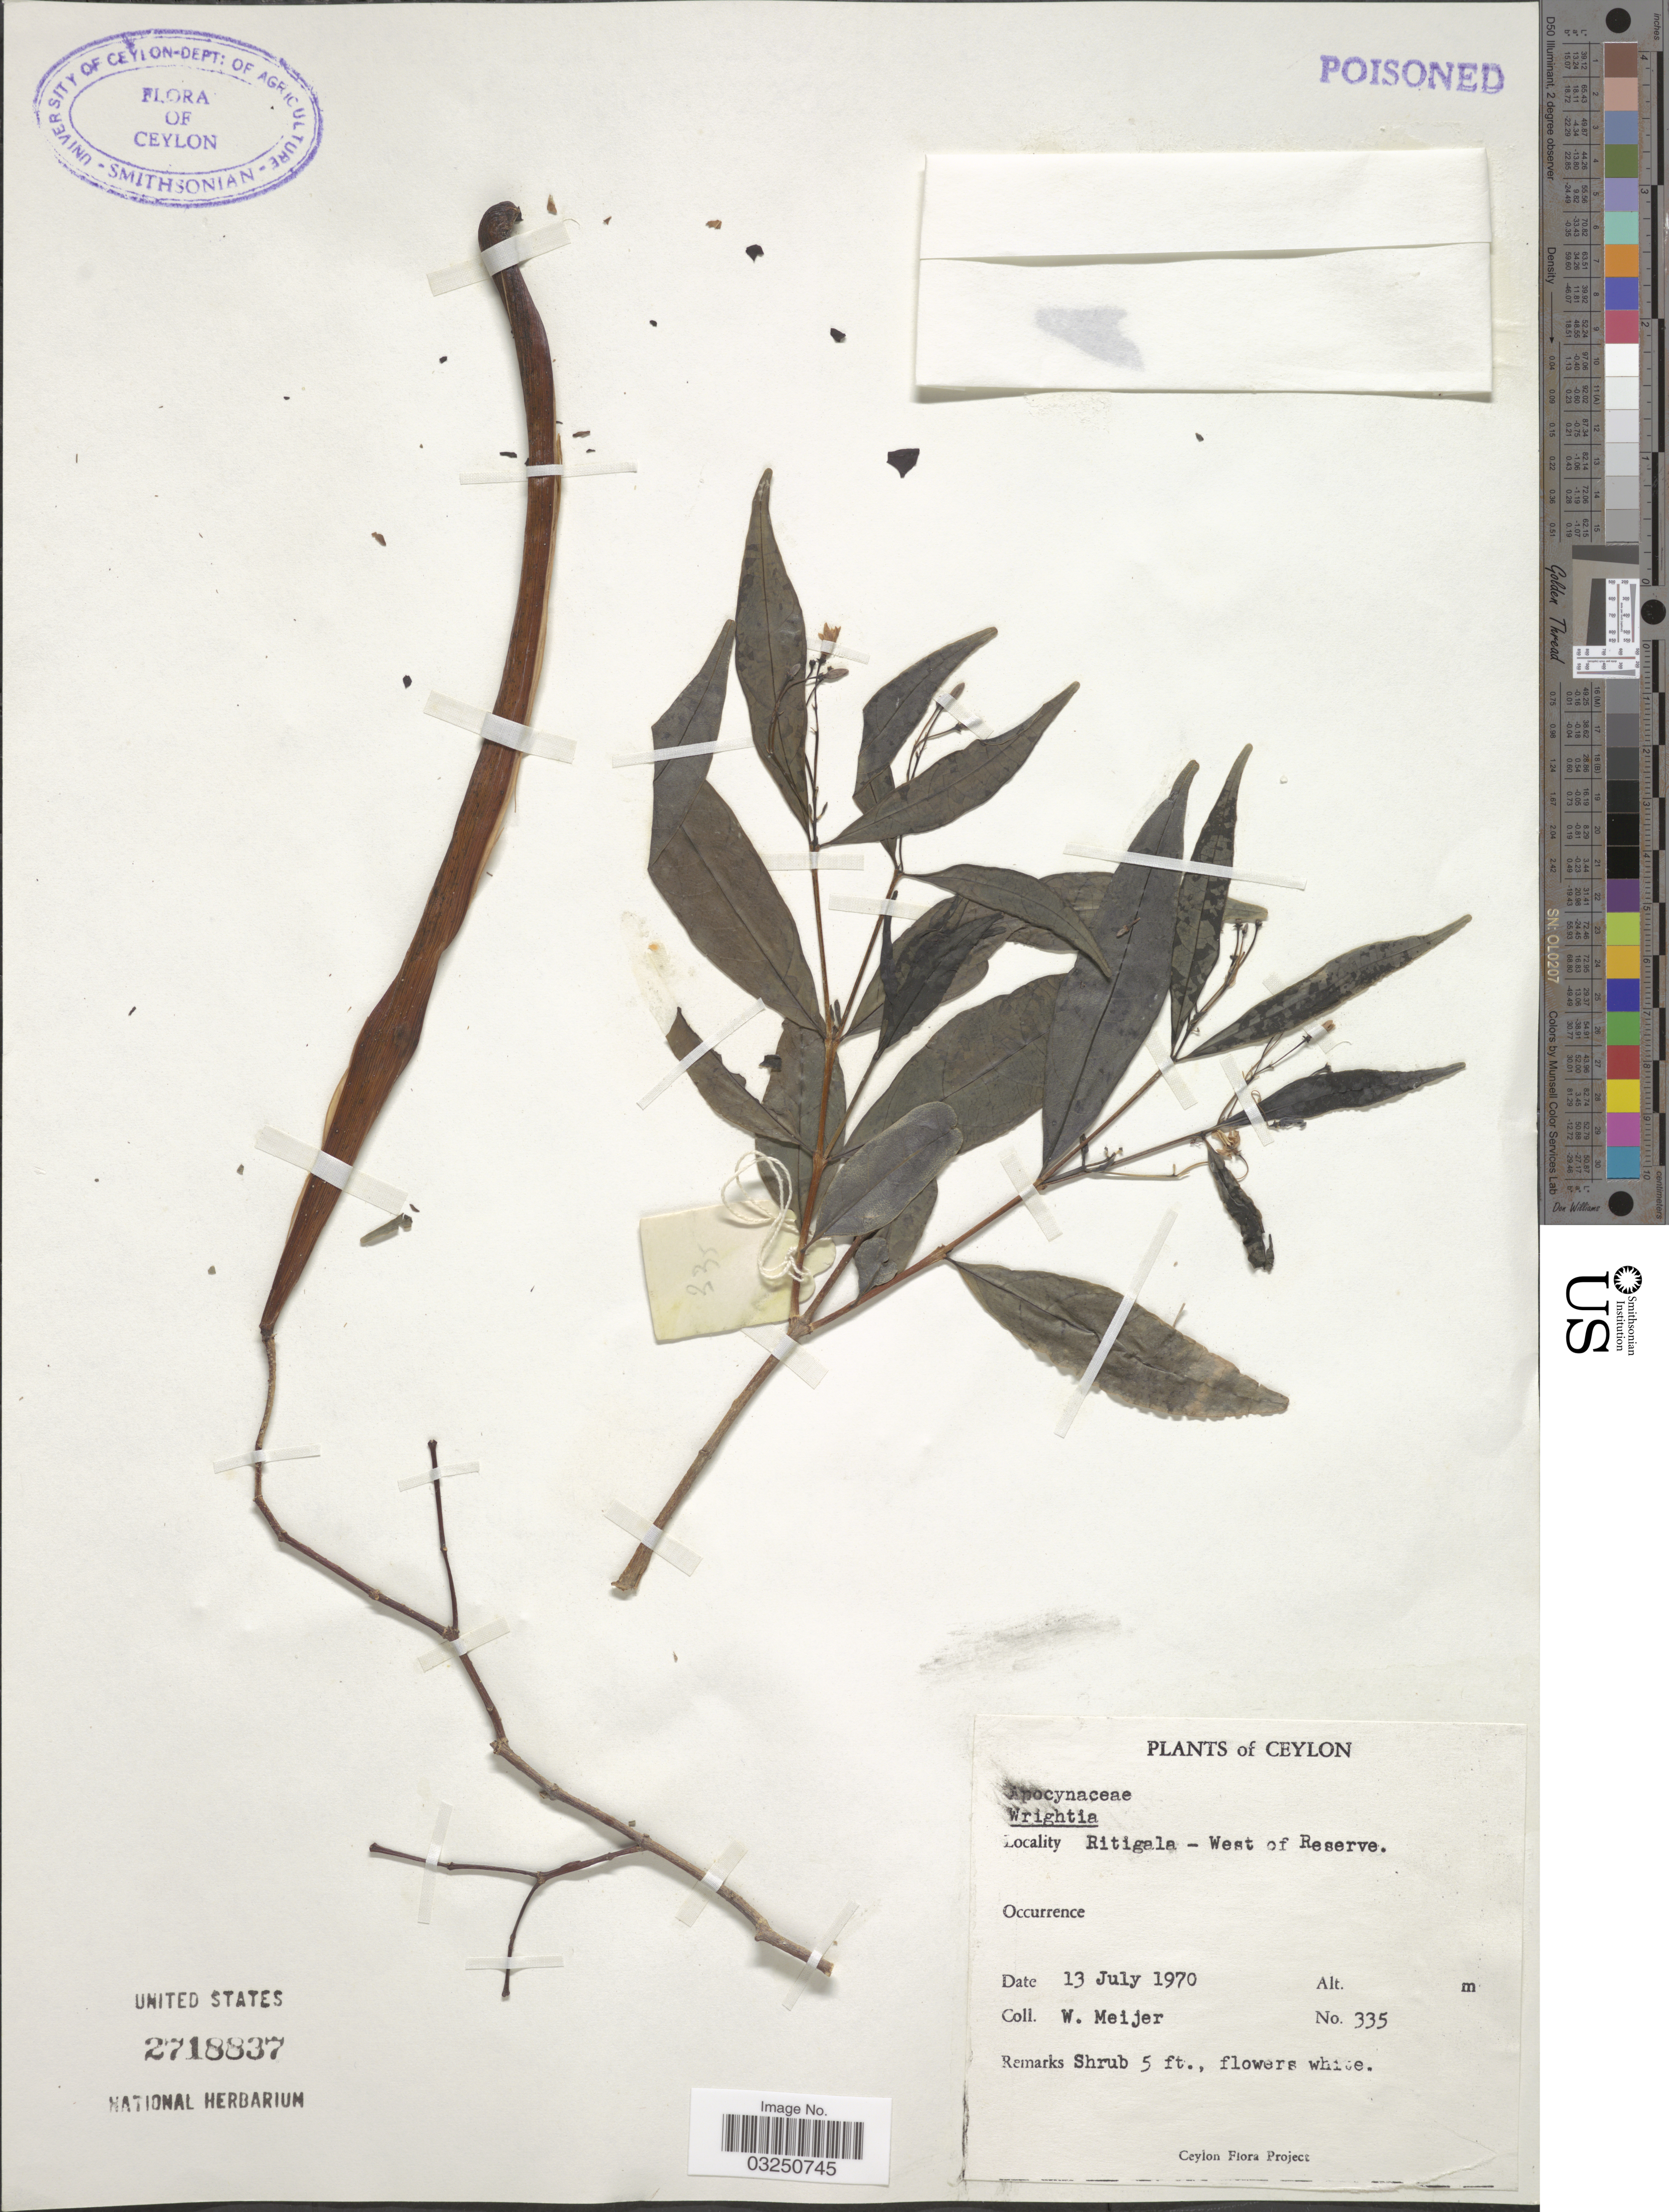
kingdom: Plantae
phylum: Tracheophyta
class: Magnoliopsida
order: Gentianales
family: Apocynaceae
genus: Wrightia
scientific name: Wrightia sp.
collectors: W. Meijer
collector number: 335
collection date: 1970-07-13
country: Sri Lanka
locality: Ceylon. Ritigala - West of Reserve.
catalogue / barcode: US 2718837